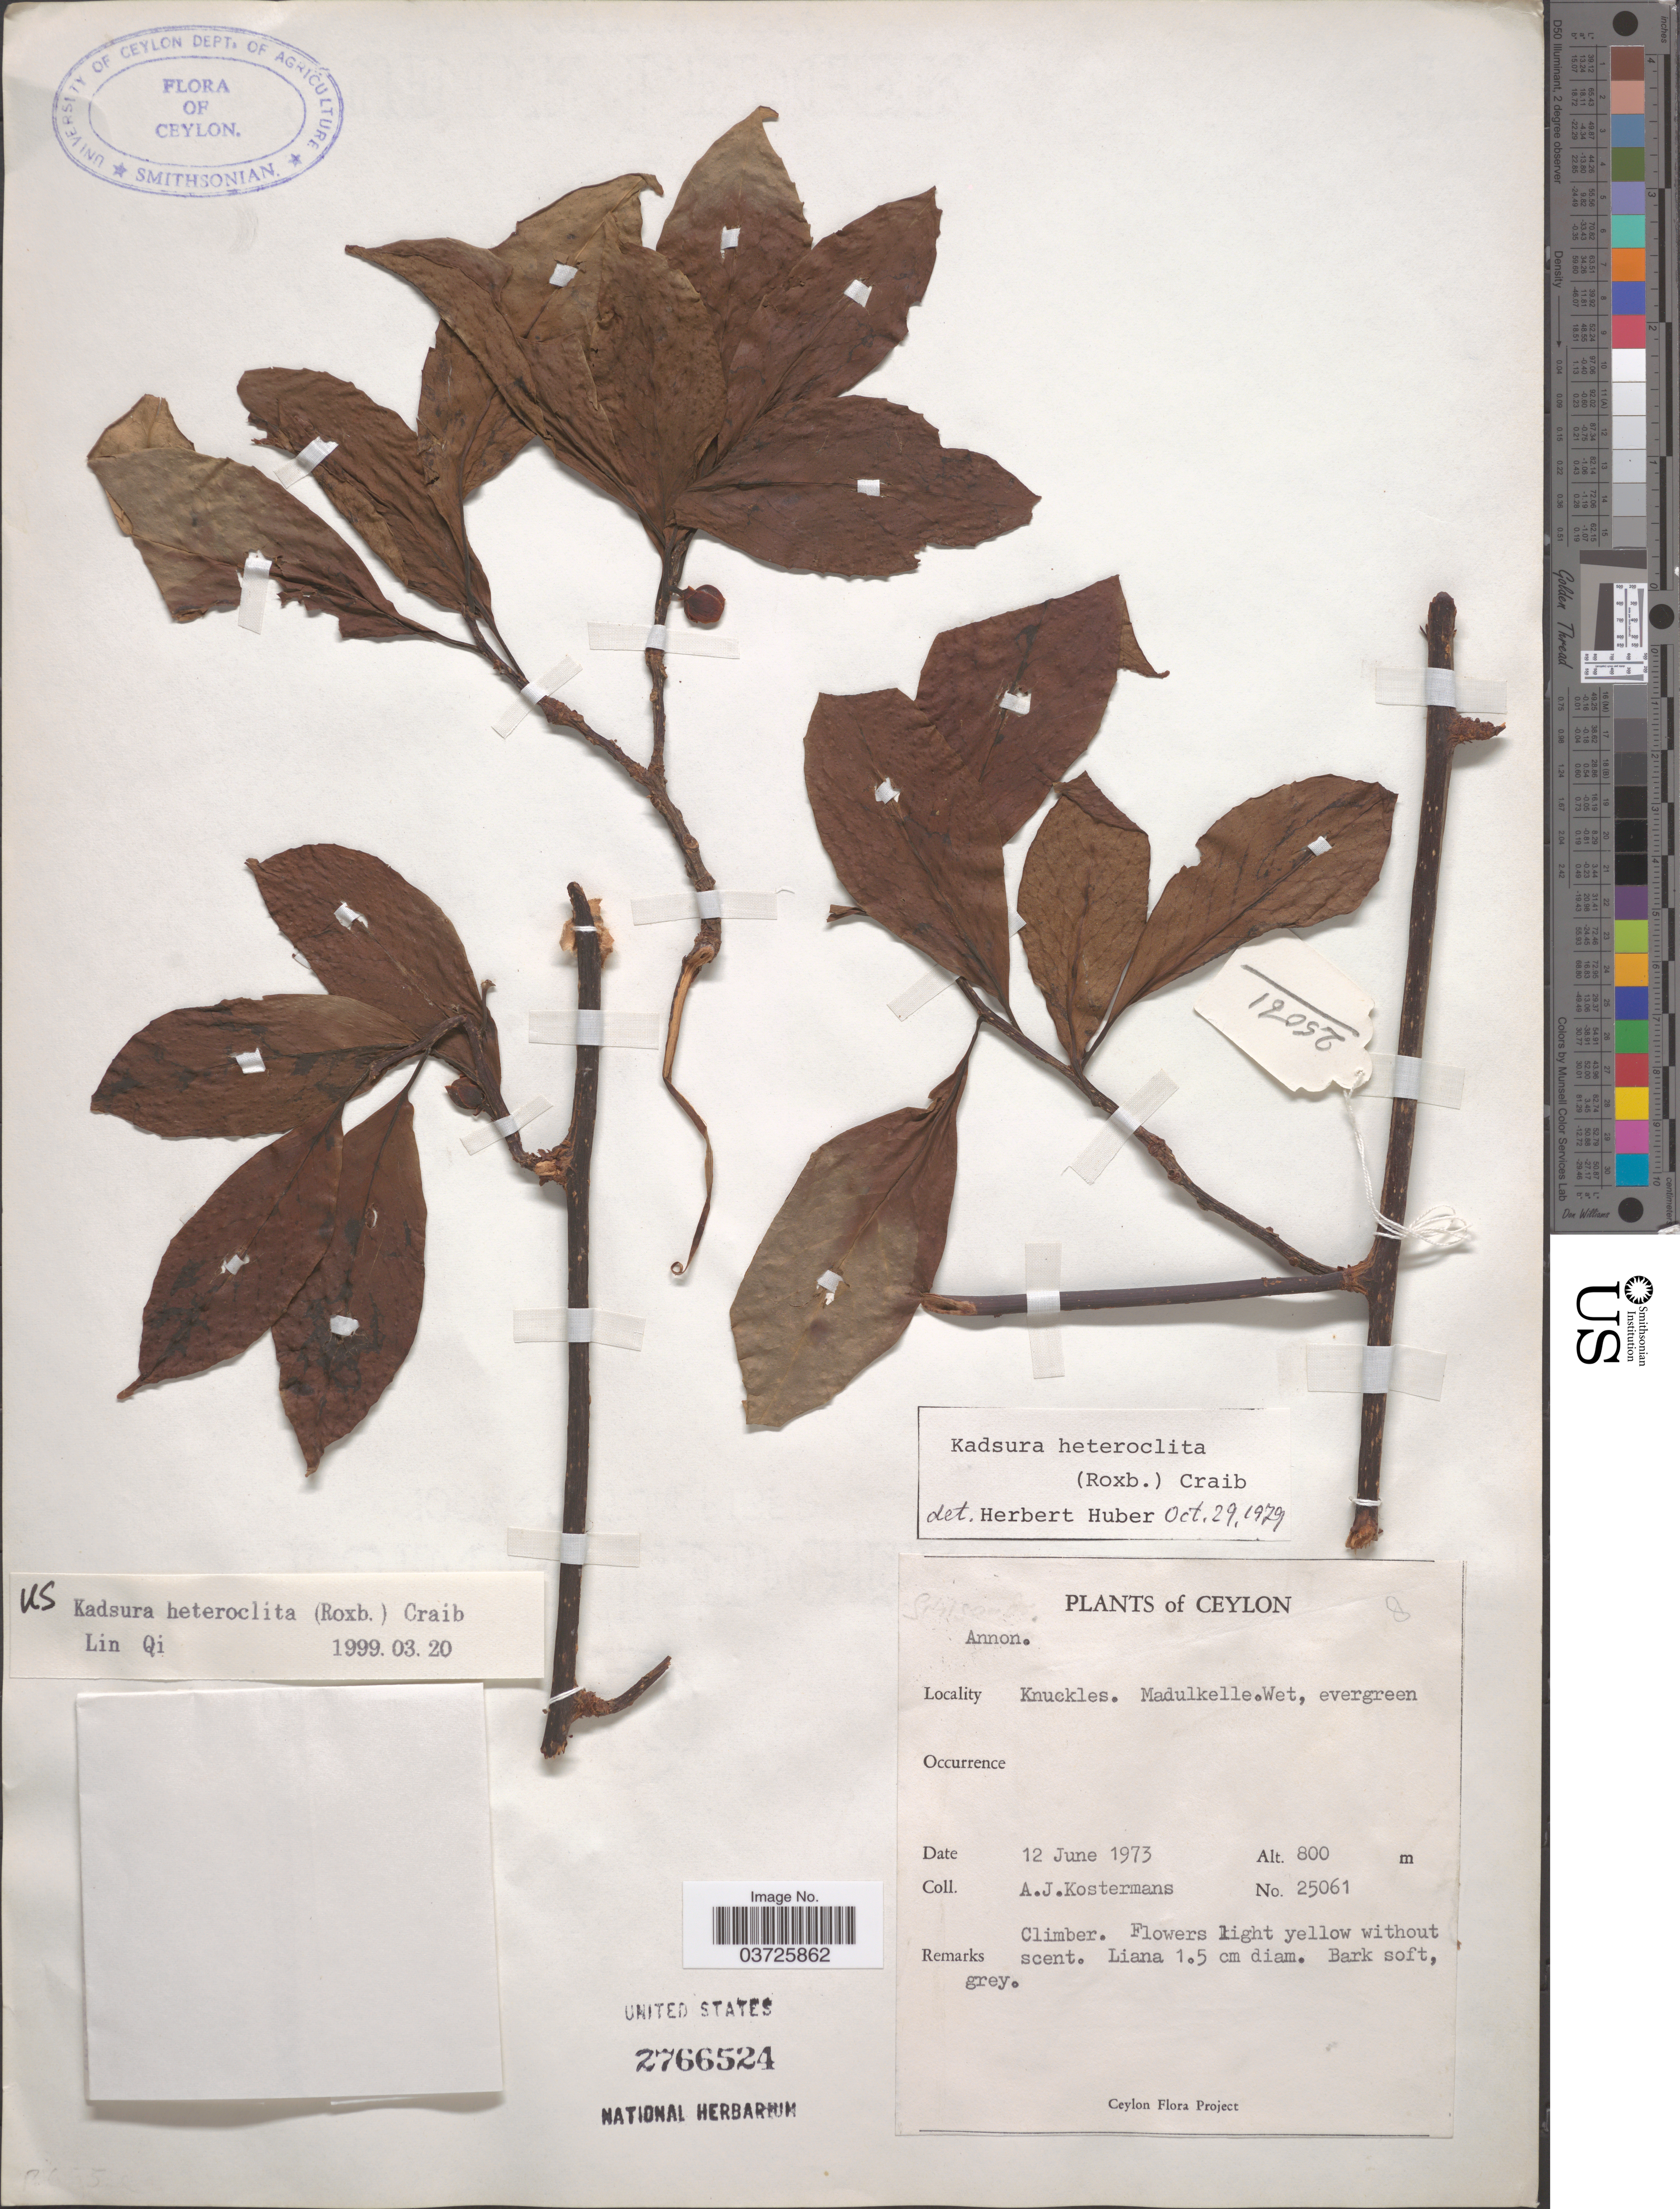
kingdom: Plantae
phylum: Tracheophyta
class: Magnoliopsida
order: Austrobaileyales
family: Schisandraceae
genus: Kadsura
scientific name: Kadsura heteroclita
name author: (Roxb.) Craib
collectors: A. J. G. Kostermans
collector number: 25061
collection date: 1973-06-12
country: Sri Lanka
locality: Ceylon. Knuckles. Madulkelle.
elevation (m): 800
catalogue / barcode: US 2766524